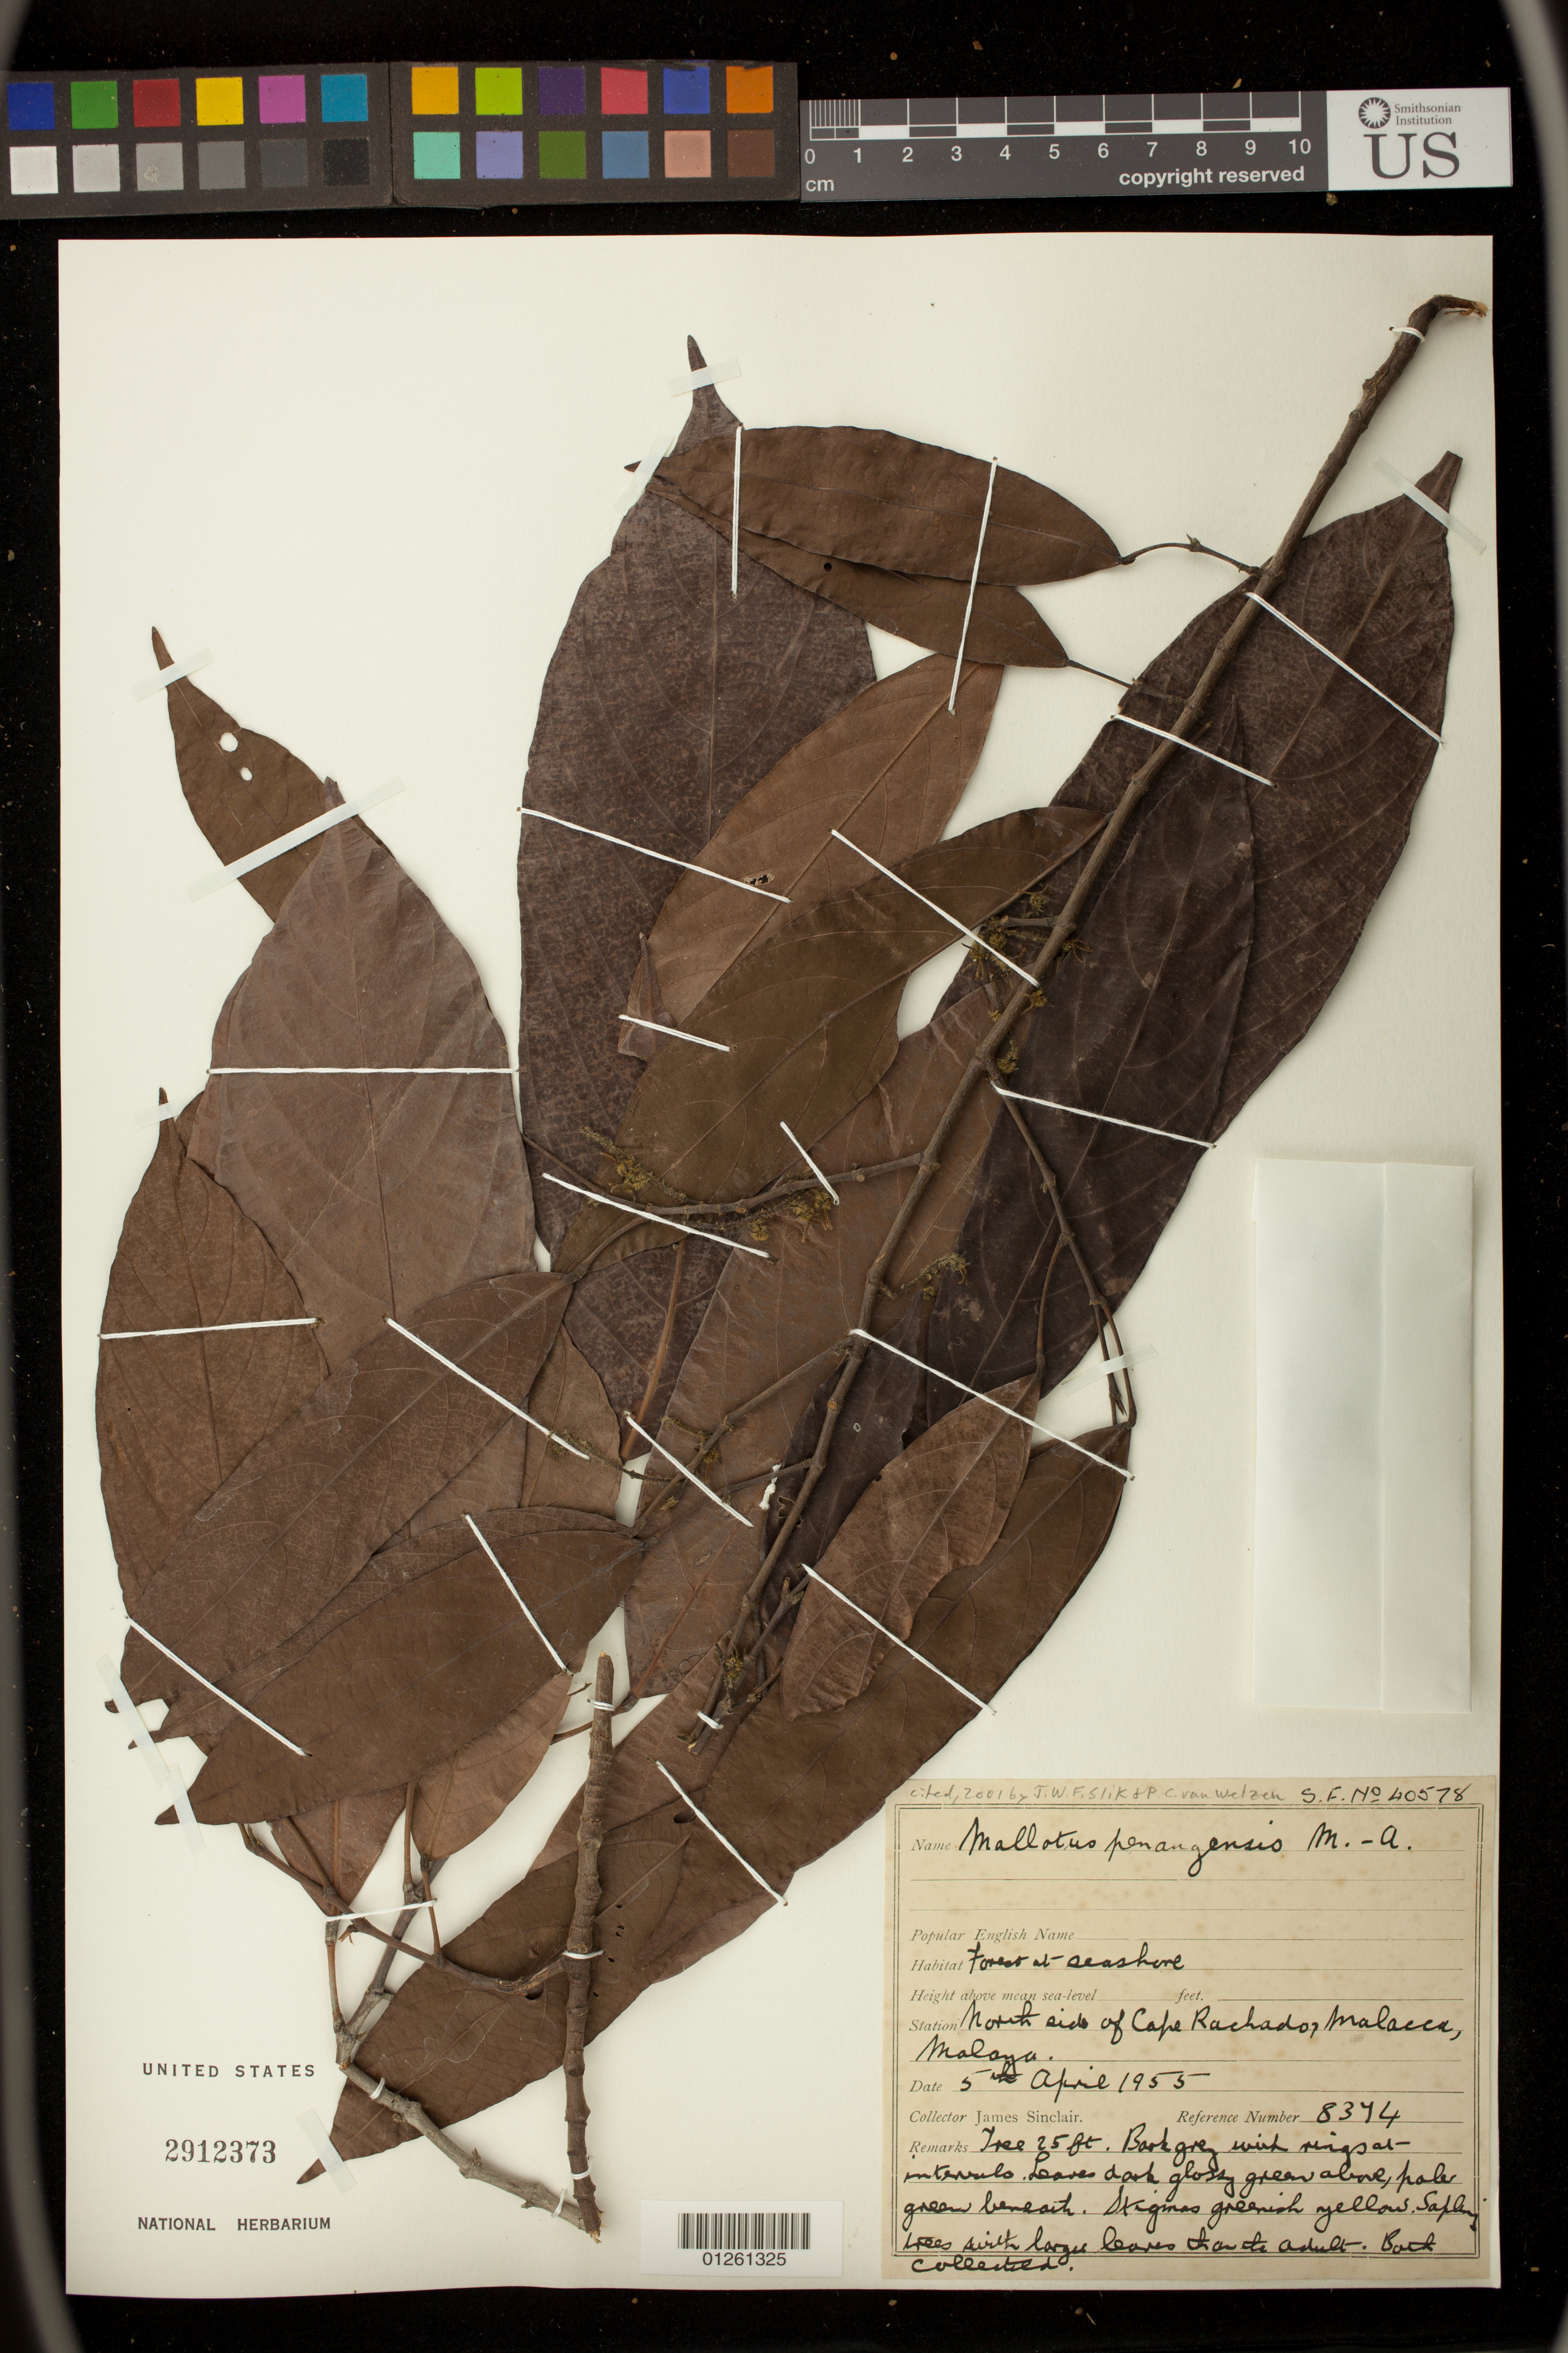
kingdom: Plantae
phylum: Tracheophyta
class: Magnoliopsida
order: Malpighiales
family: Euphorbiaceae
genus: Hancea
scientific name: Hancea penangensis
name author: (Müll. Arg.) S.E.C. Sierra et al.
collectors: J. Sinclair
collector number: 8374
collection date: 1955-04-05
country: Malaysia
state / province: Melaka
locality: North side of Cape Rachado, Malacca, Malaya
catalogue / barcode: US 2912373